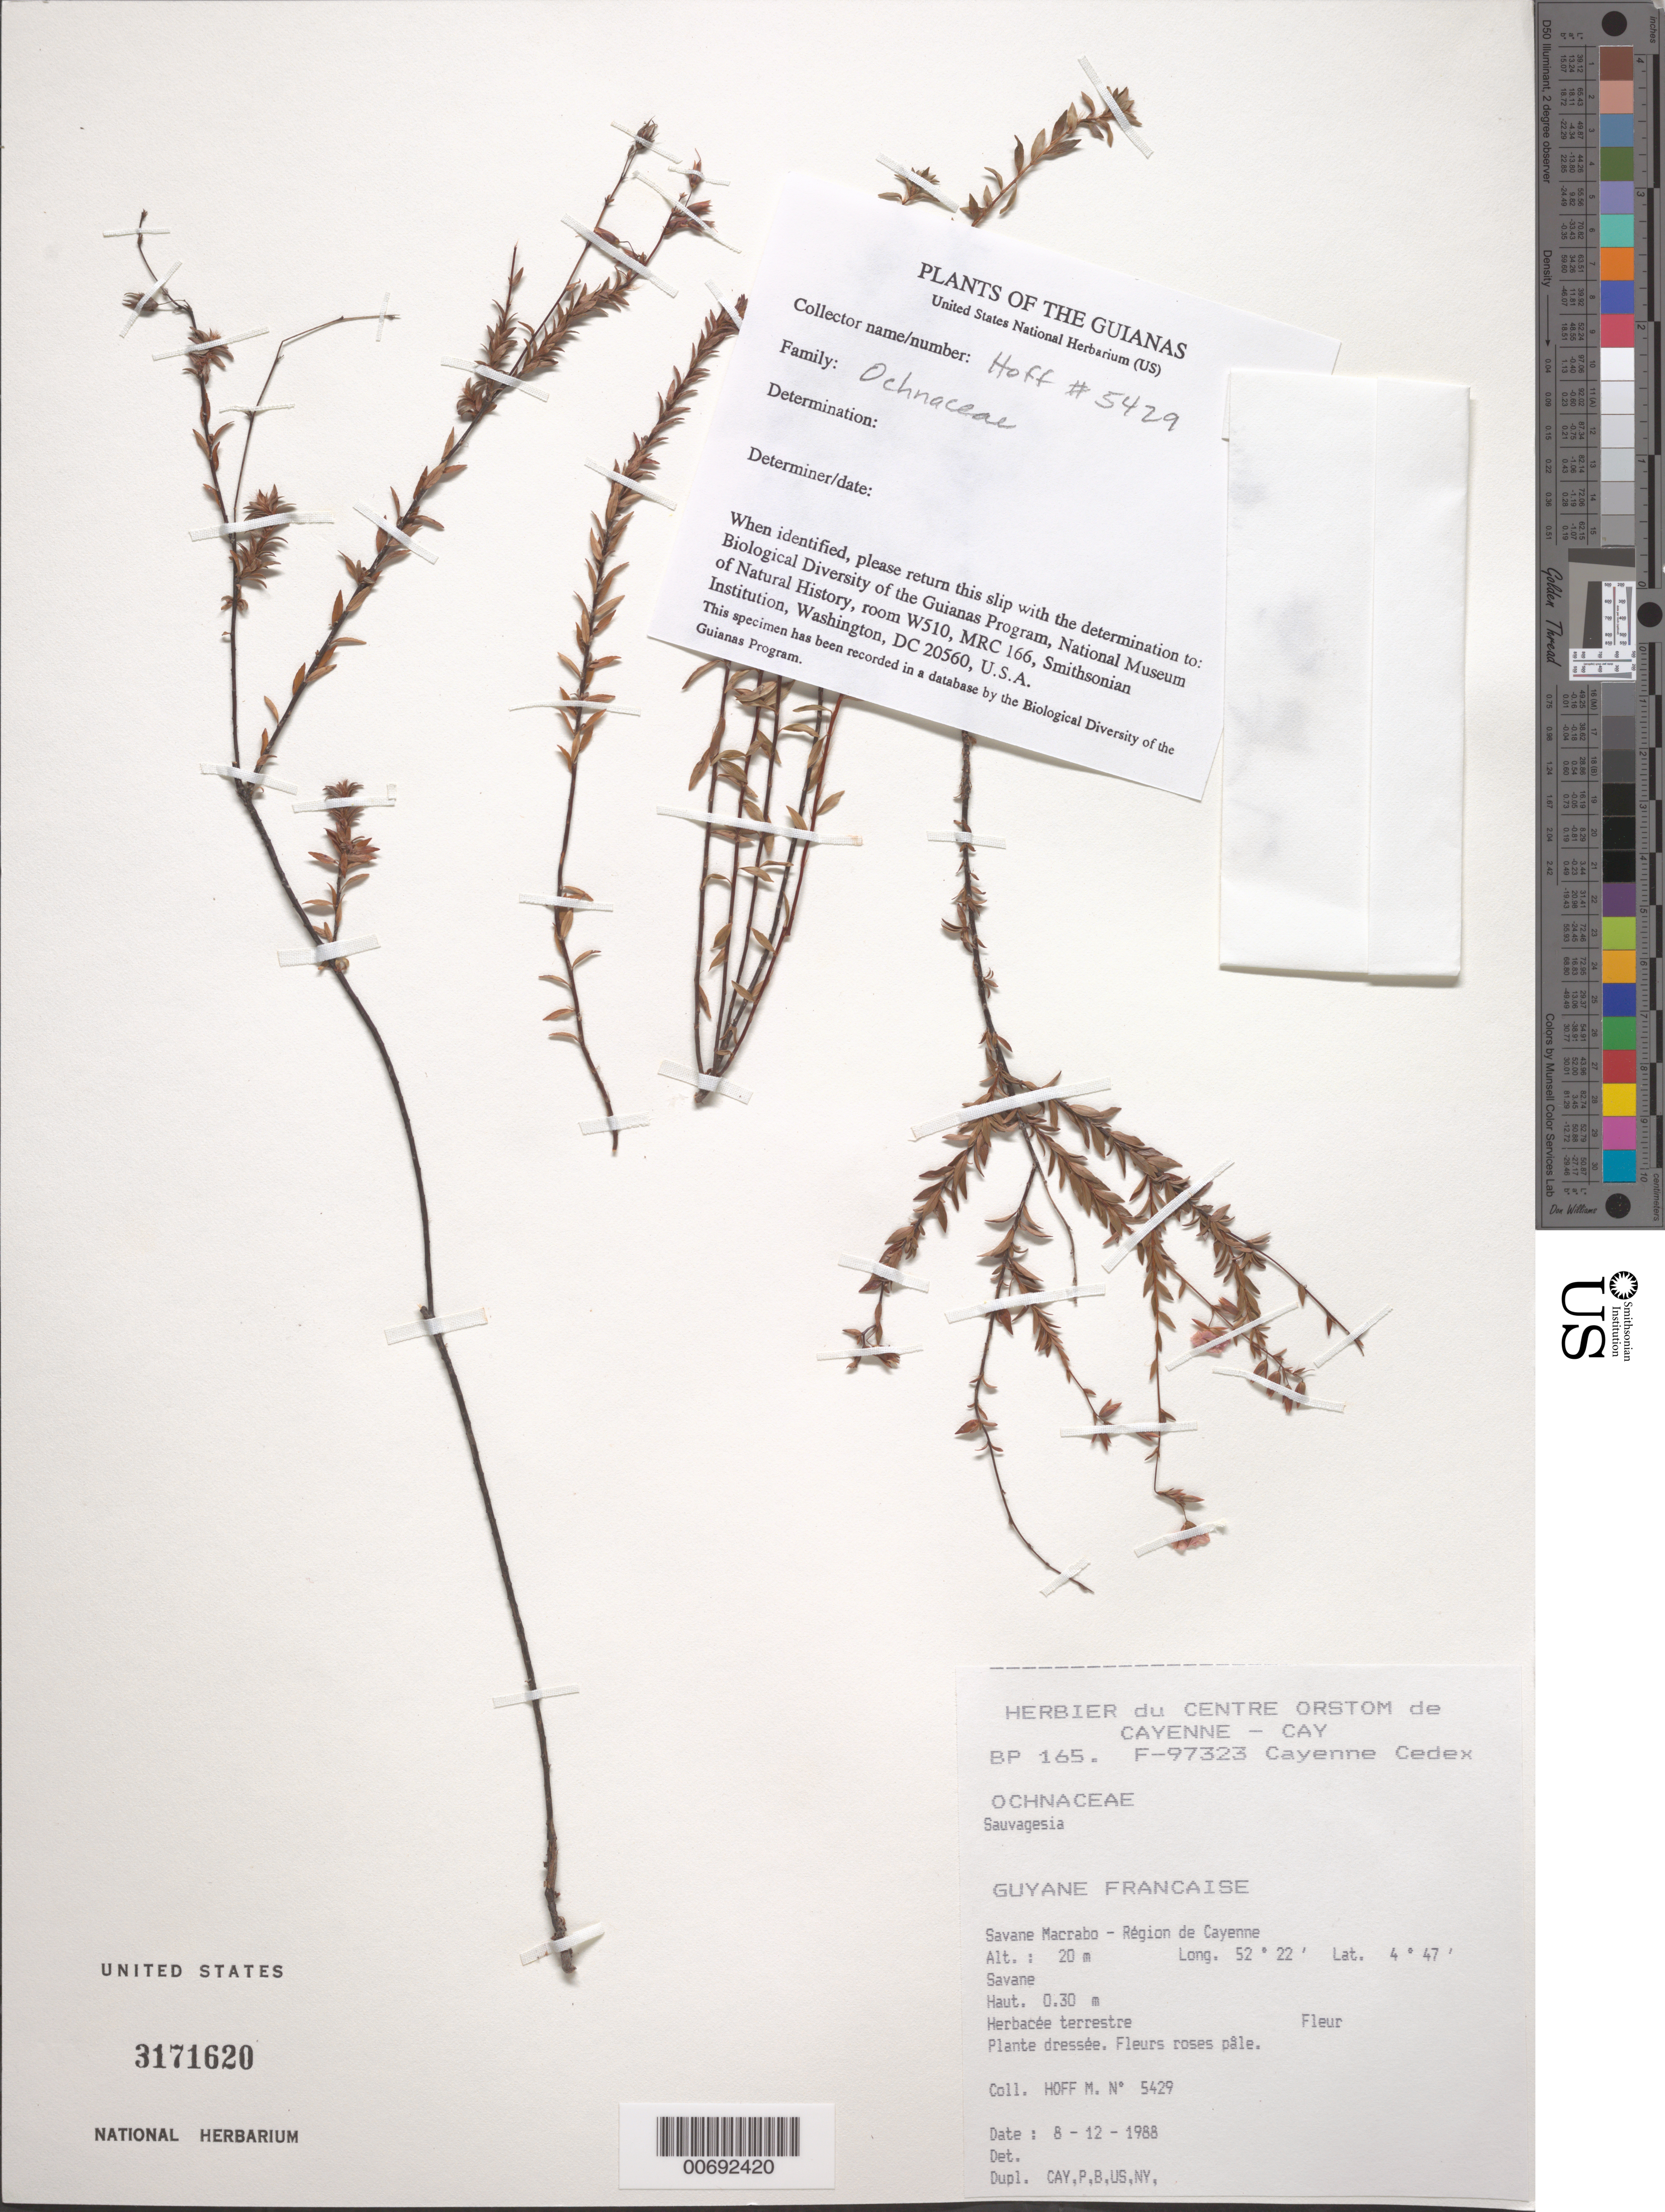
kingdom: Plantae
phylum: Tracheophyta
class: Magnoliopsida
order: Malpighiales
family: Ochnaceae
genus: Sauvagesia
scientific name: Sauvagesia sp.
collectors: M. Hoff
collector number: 5429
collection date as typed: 8-Dec-88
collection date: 1988-12-08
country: French Guiana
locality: Savane Macrabo, région de Cayenne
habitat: Savanna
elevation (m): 20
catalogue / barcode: US 3171620